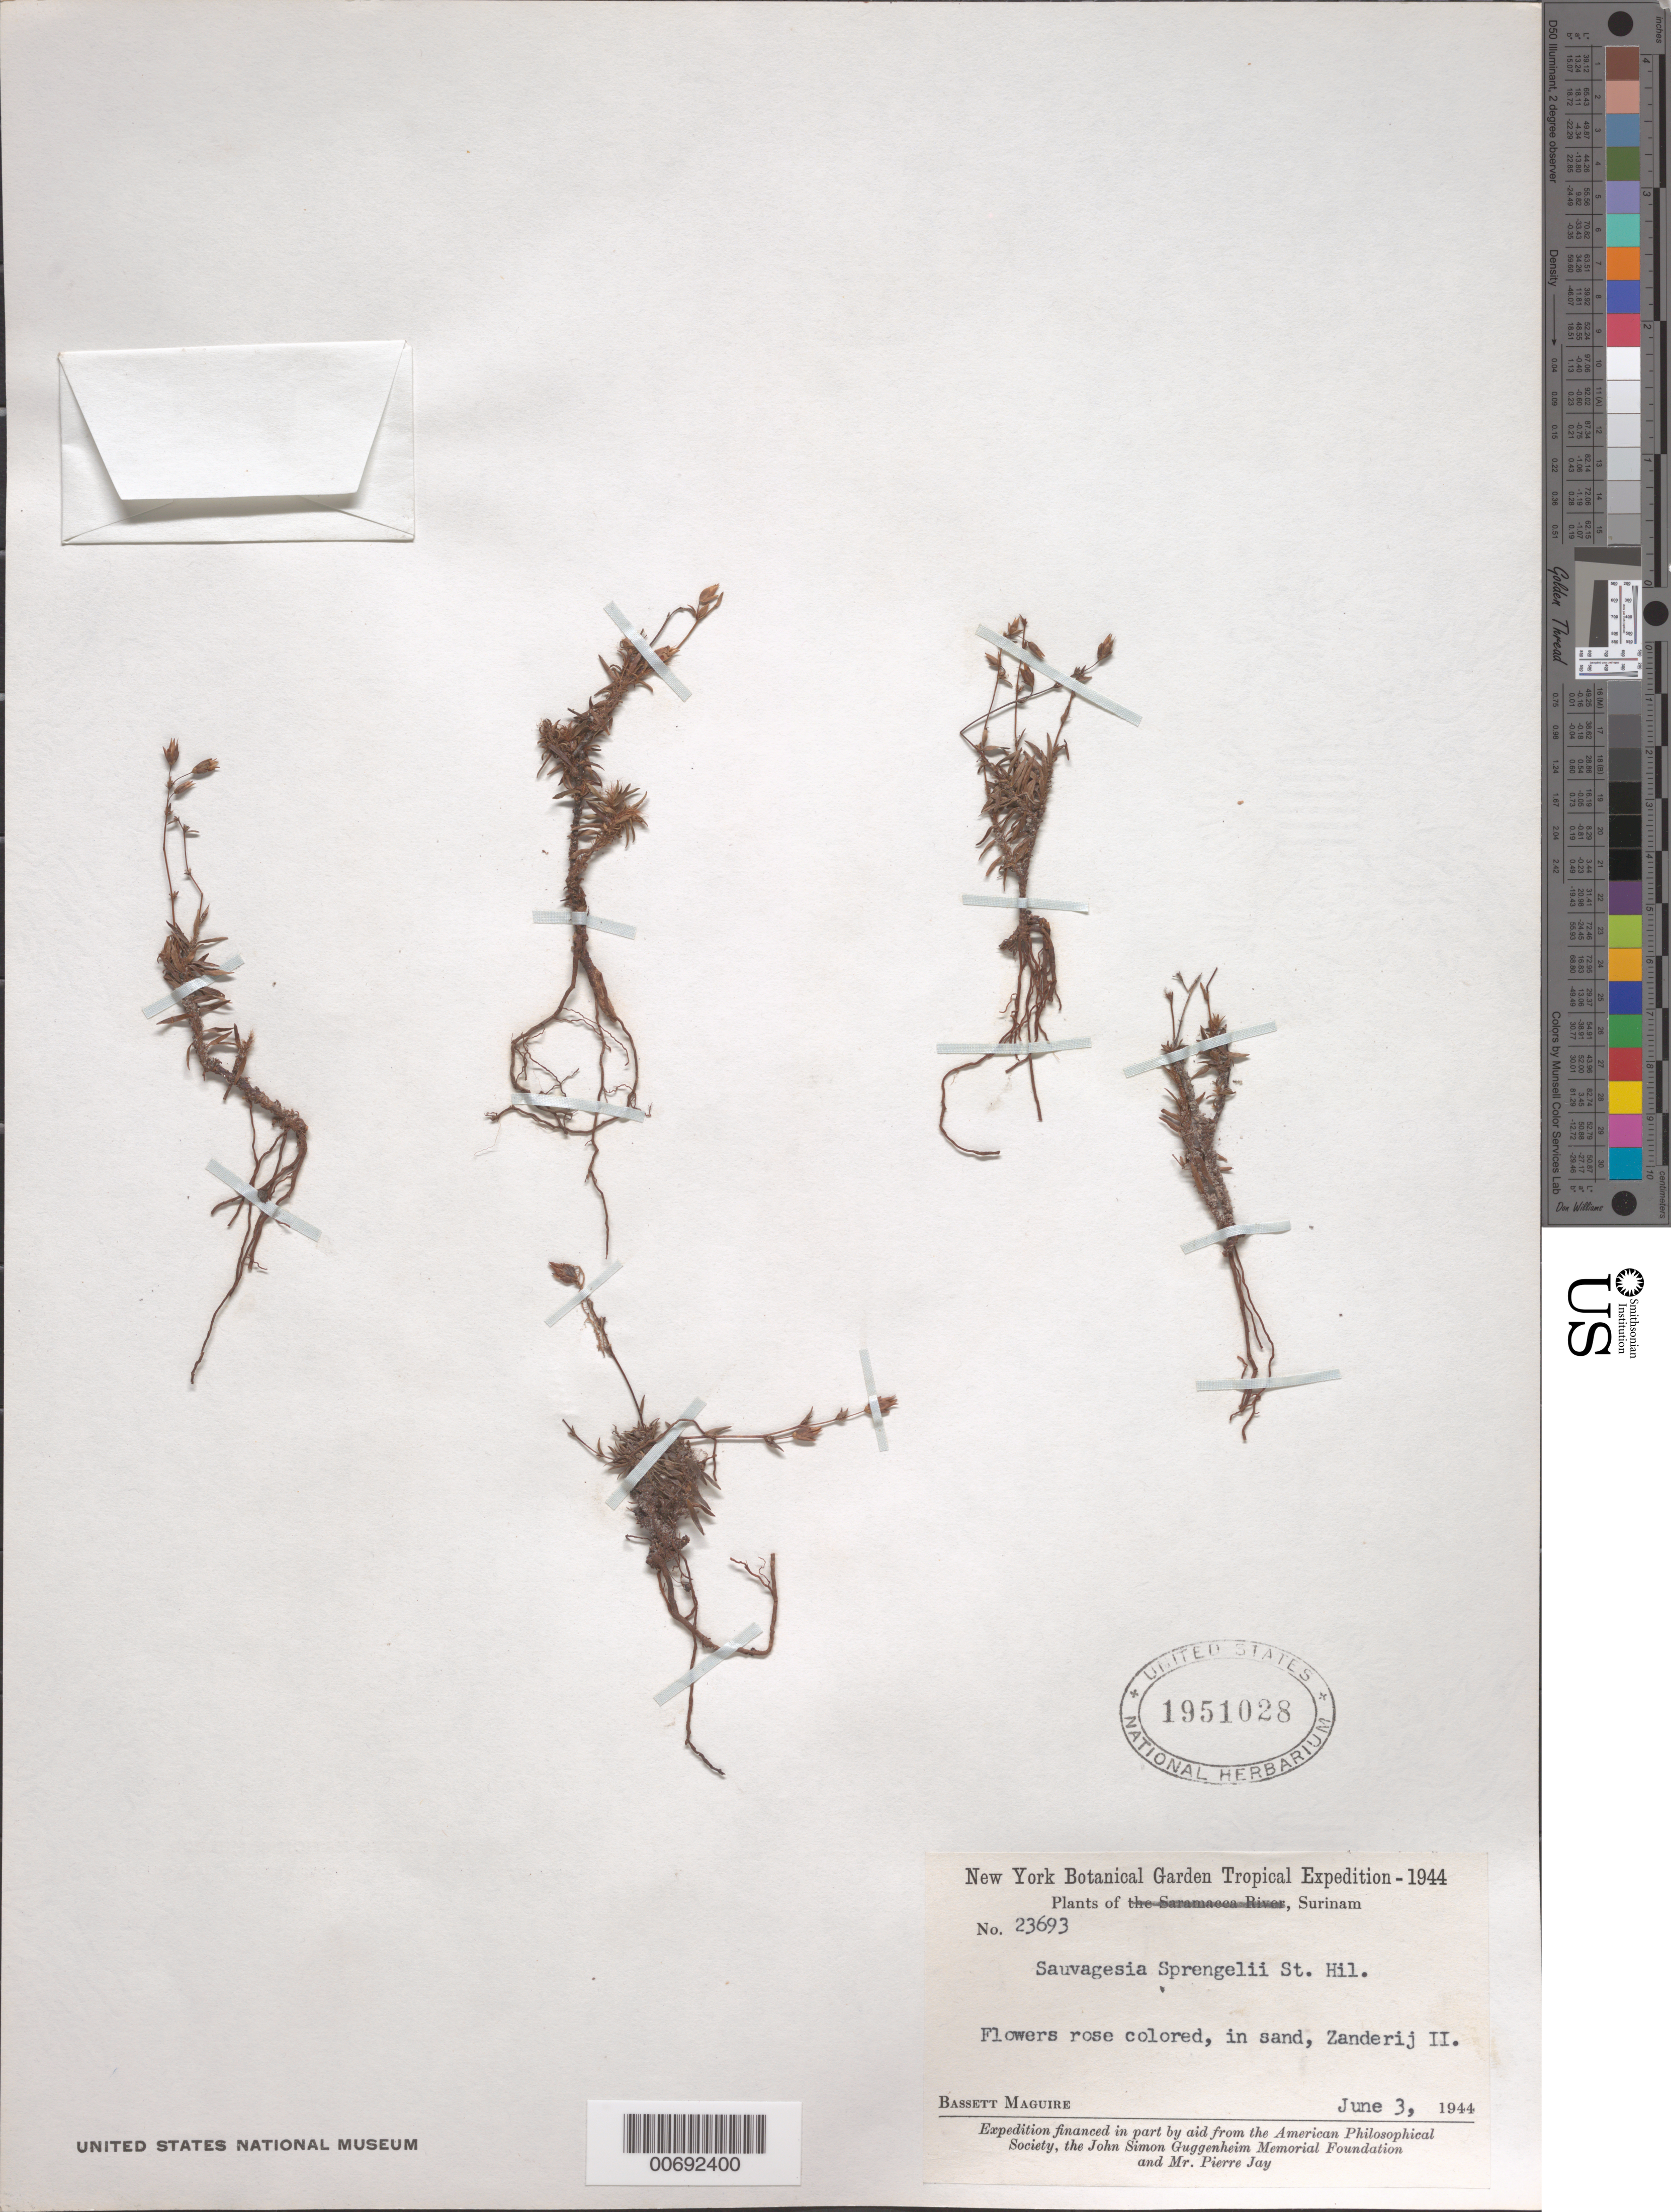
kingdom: Plantae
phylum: Tracheophyta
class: Magnoliopsida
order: Malpighiales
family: Ochnaceae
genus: Sauvagesia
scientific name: Sauvagesia sprengelii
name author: A. St.-Hil.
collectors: B. Maguire & G. Stahel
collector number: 23692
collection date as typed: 3-Jun-44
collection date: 1944-06-03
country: Suriname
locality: Zanderij I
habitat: In sand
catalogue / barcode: US 1951028